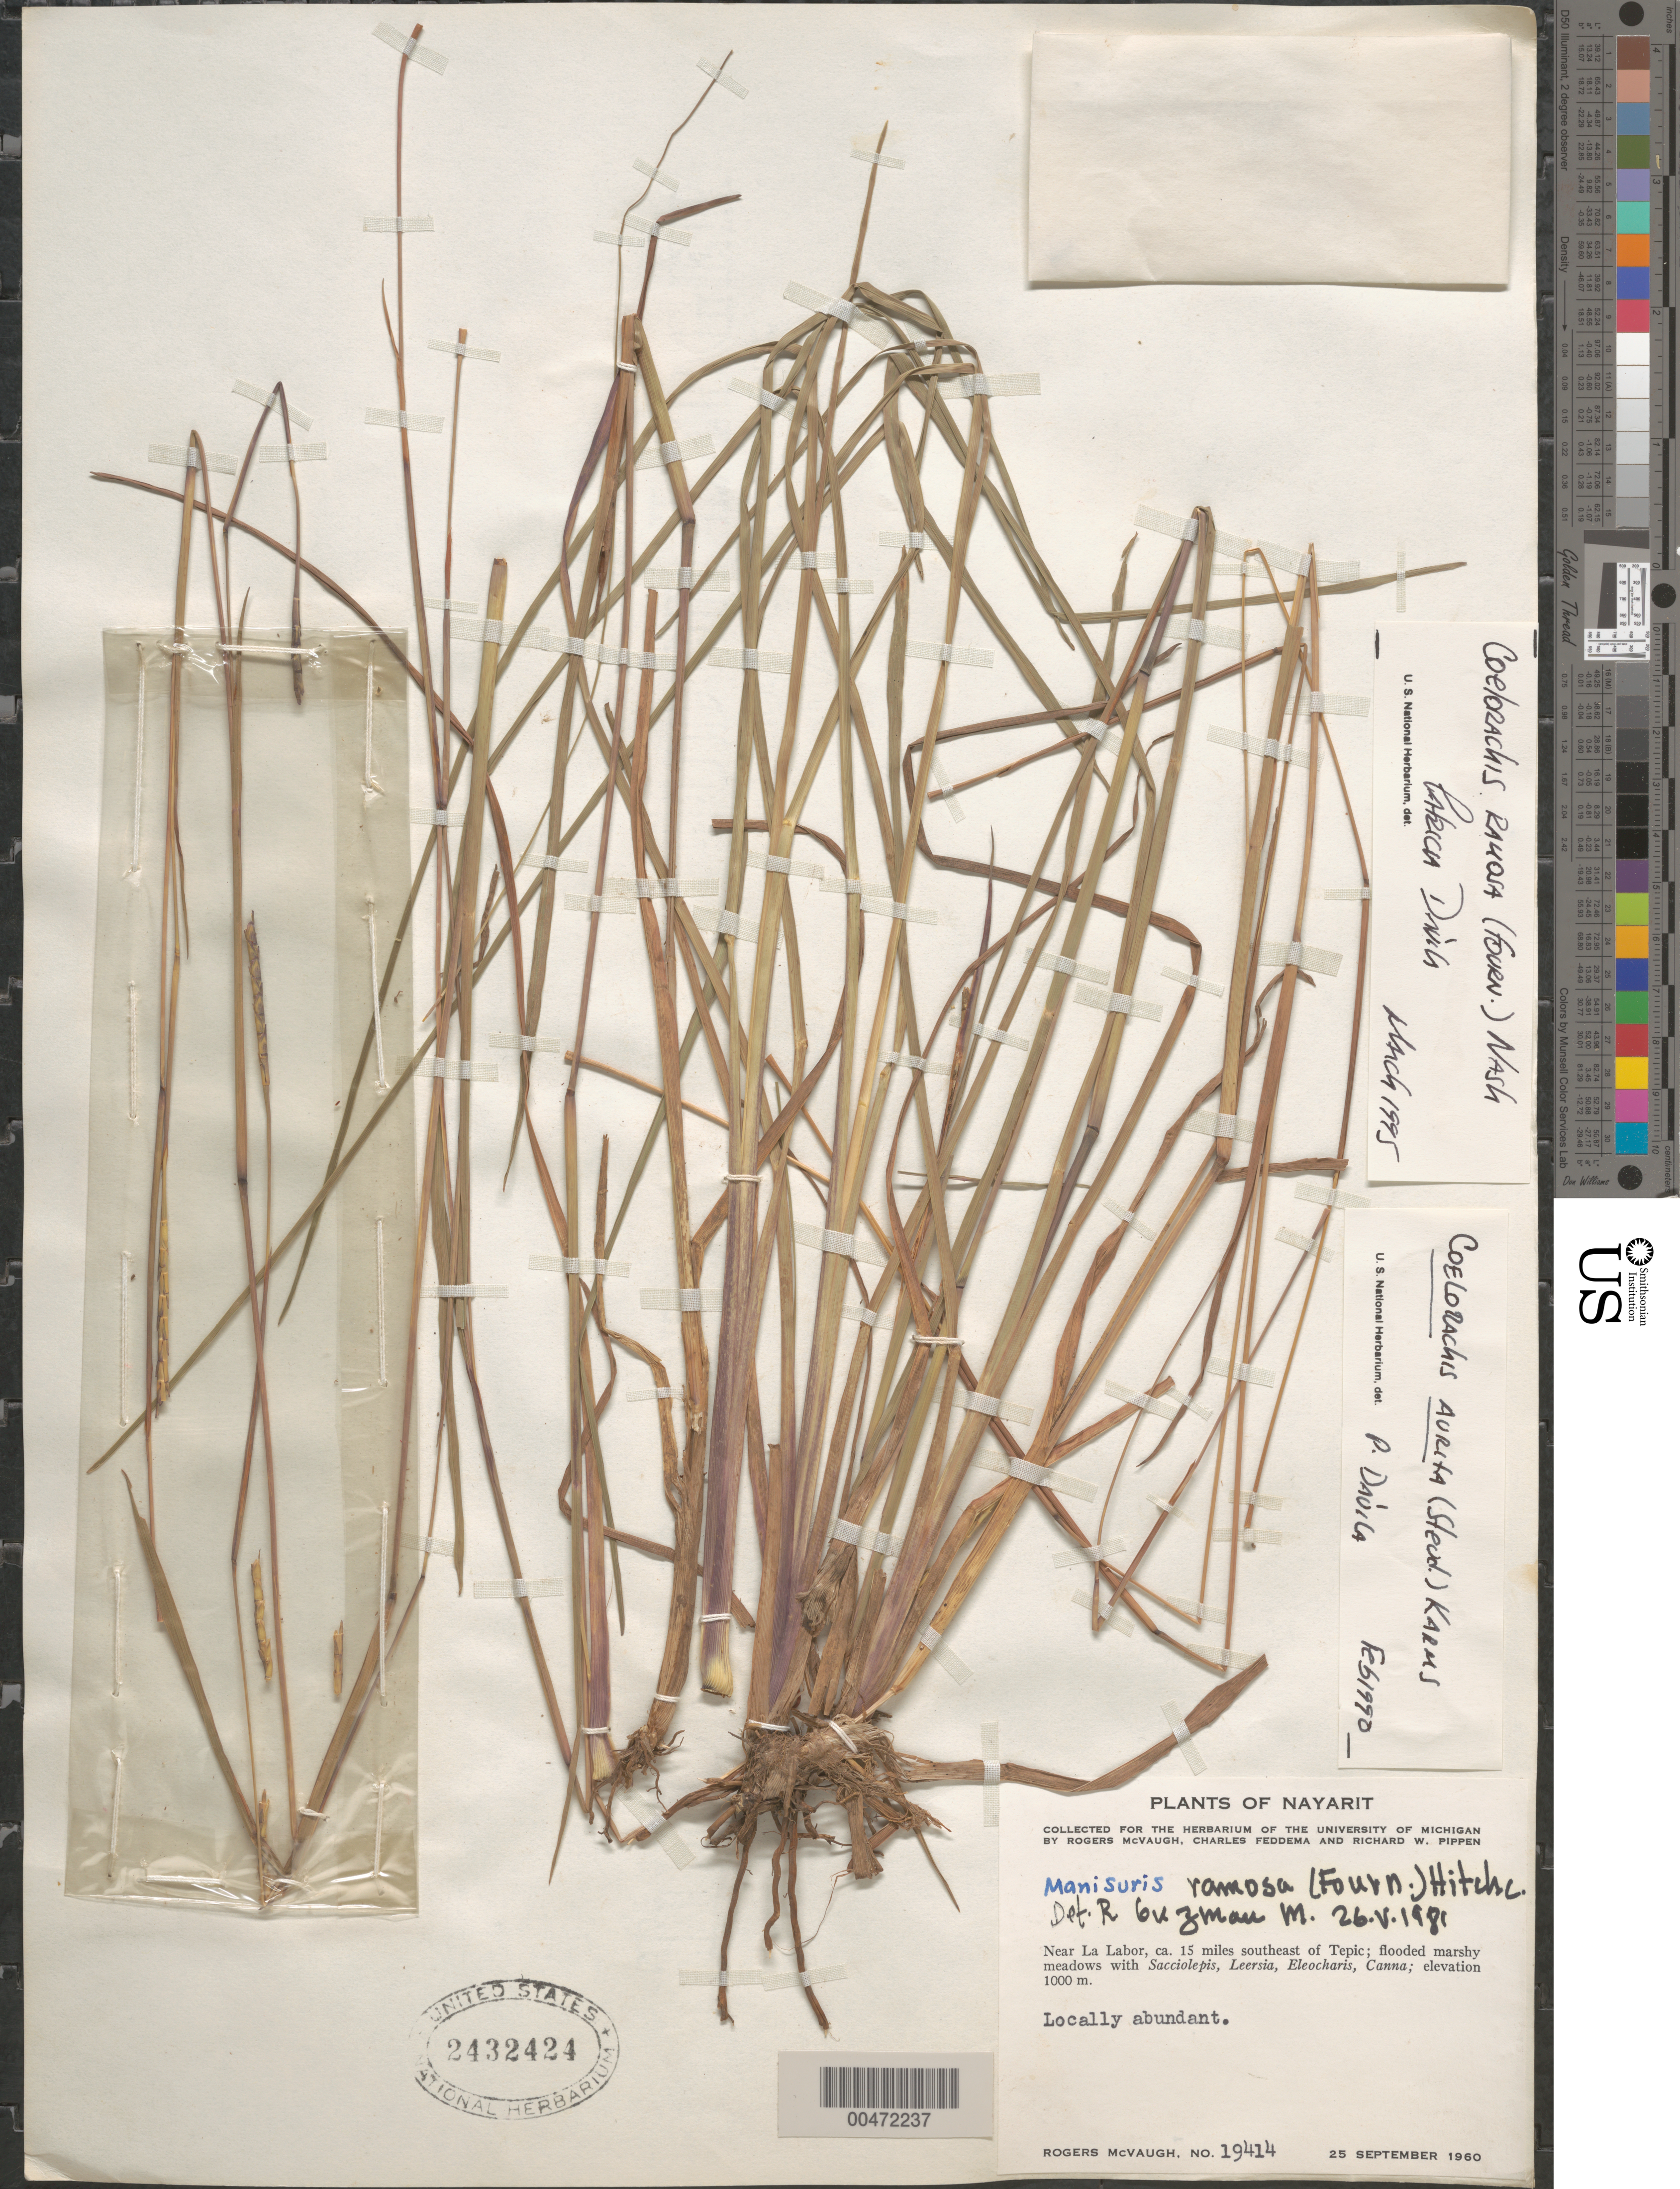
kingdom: Plantae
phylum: Tracheophyta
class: Liliopsida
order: Poales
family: Poaceae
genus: Mnesithea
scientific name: Mnesithea ramosa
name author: (E. Fourn.) de Koning & Sosef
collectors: R. McVaugh, C. Feddema & R. W. Pippen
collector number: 19414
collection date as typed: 25 Sep 1960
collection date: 1960-09-25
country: Mexico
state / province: Nayarit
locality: Near La Labor, ca. 15 mi SE of Tepic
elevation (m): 1000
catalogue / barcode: US 2432424